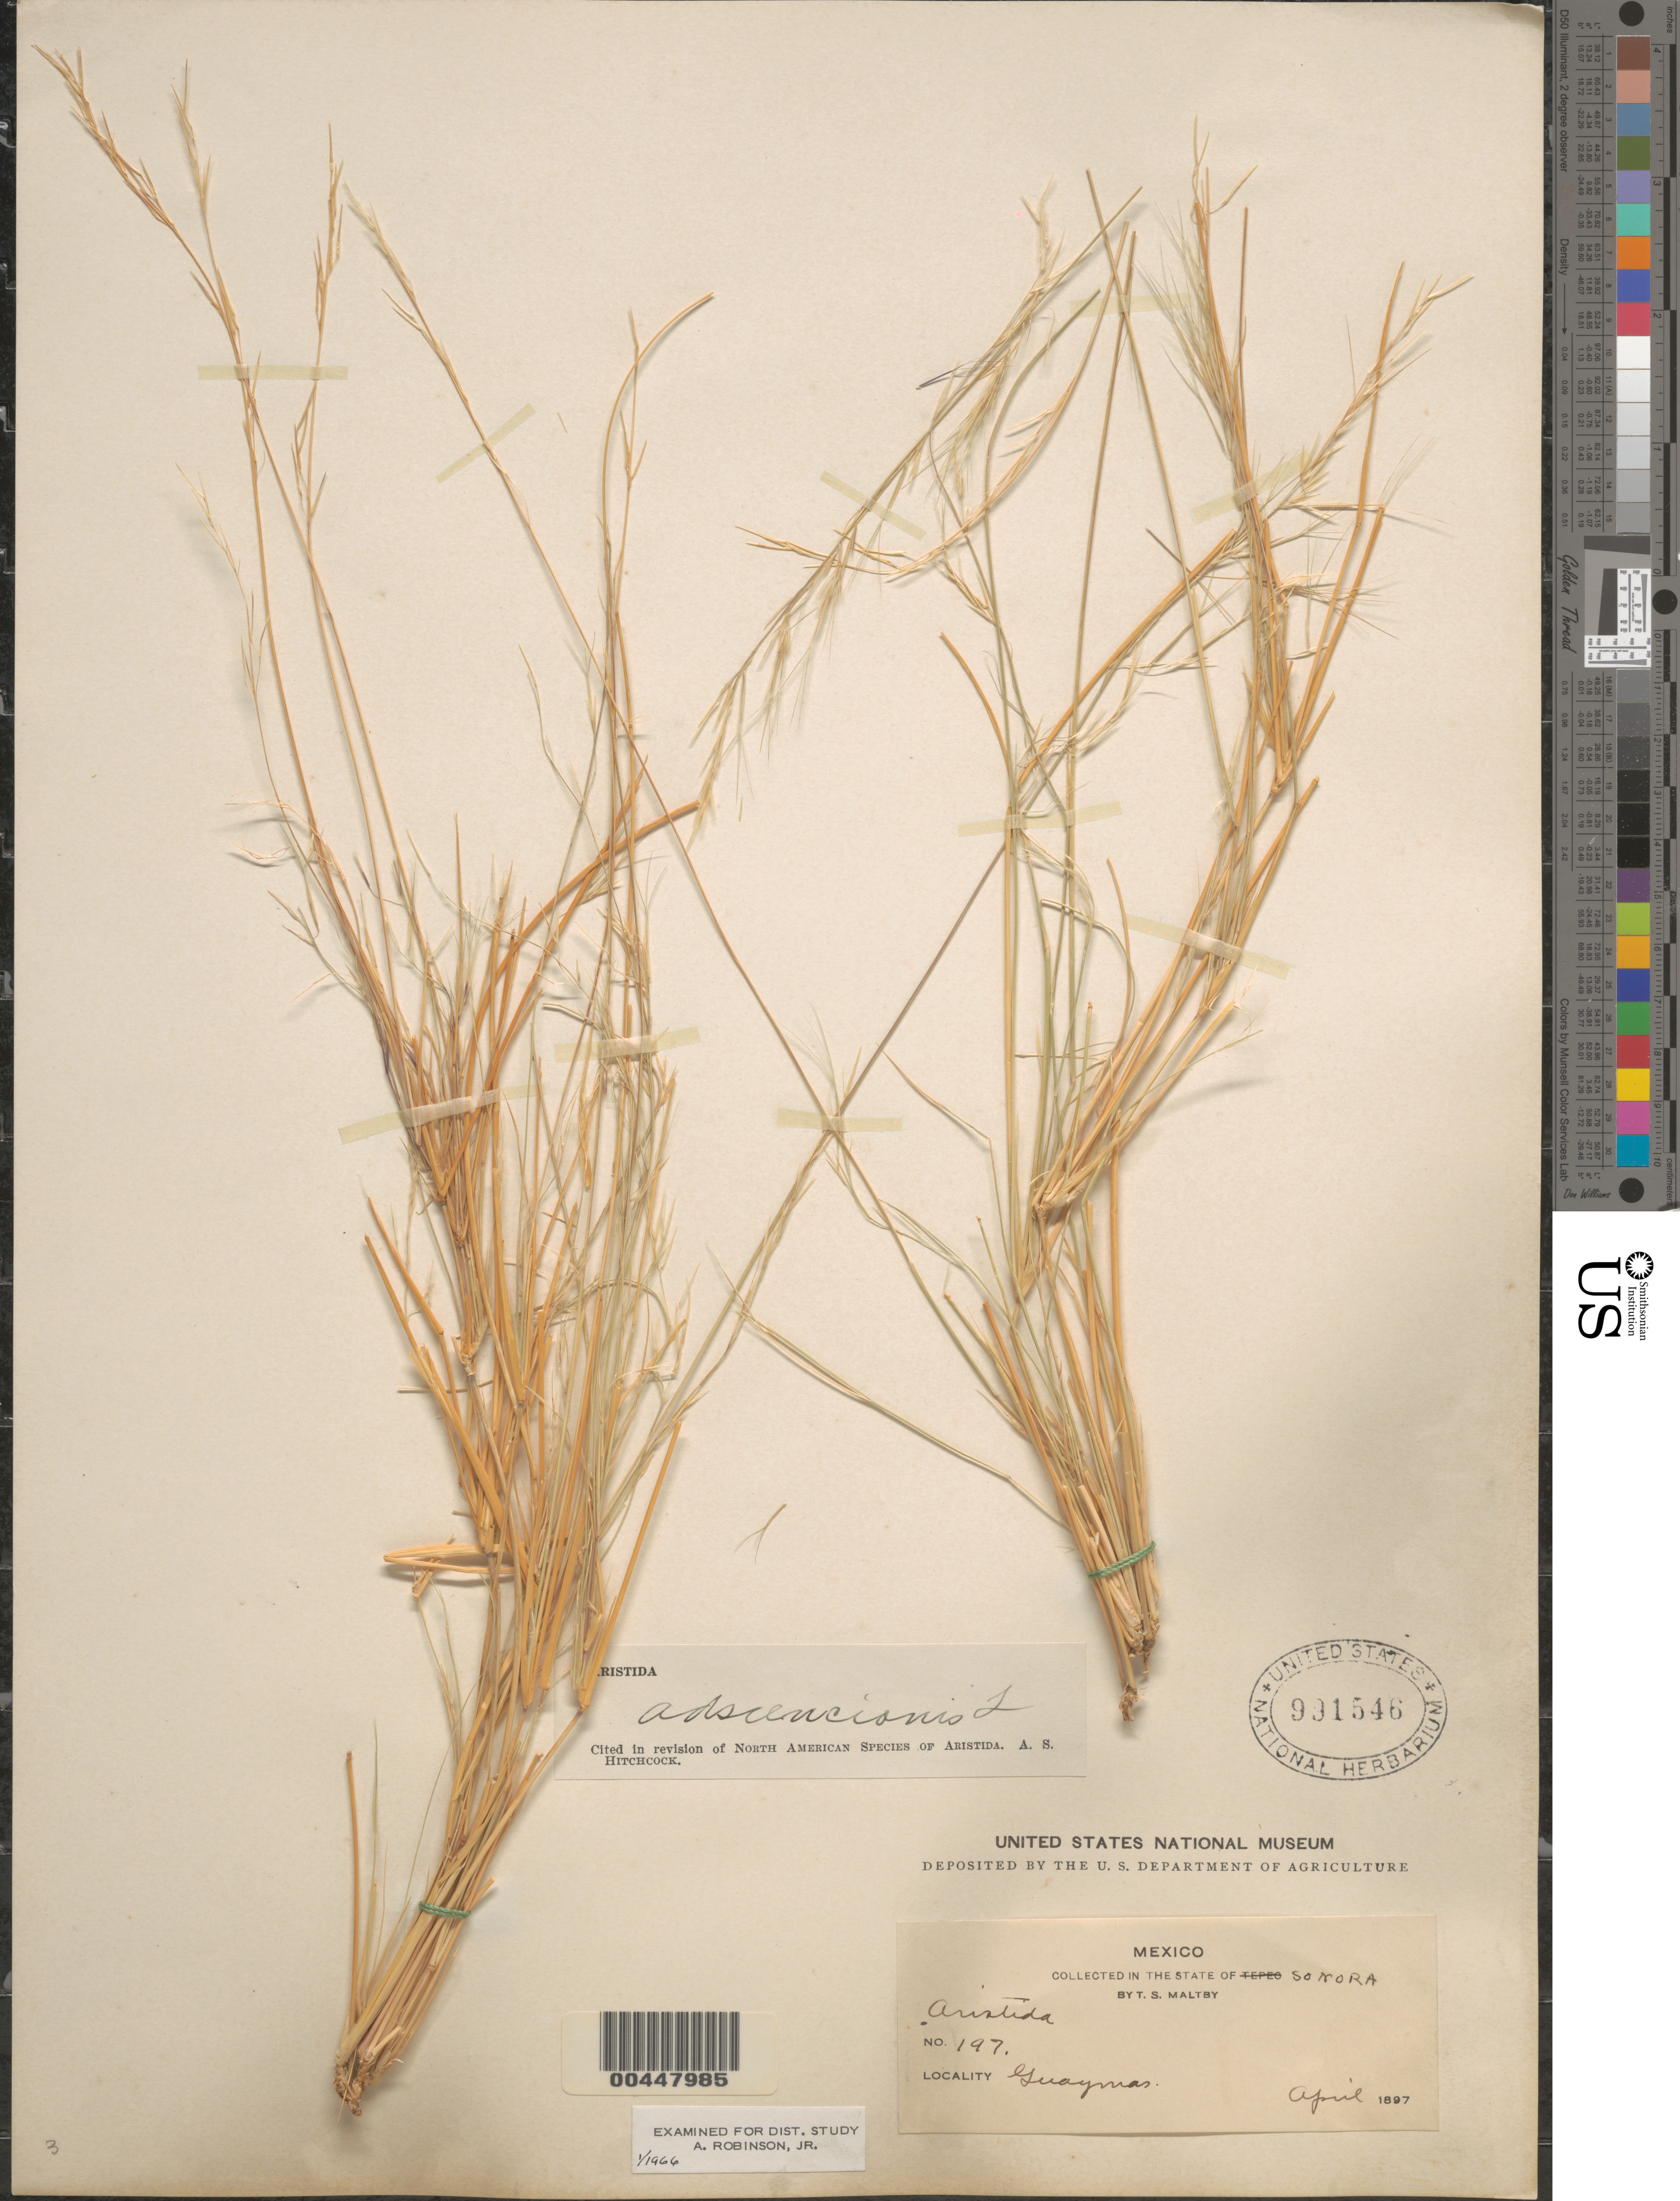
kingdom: Plantae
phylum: Tracheophyta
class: Liliopsida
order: Poales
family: Poaceae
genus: Aristida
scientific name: Aristida adscensionis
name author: L.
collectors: T. S. Maltby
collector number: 197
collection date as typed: Apr 1897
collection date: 1897-04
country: Mexico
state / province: Sinaloa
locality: Guaymas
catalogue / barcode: US 991546